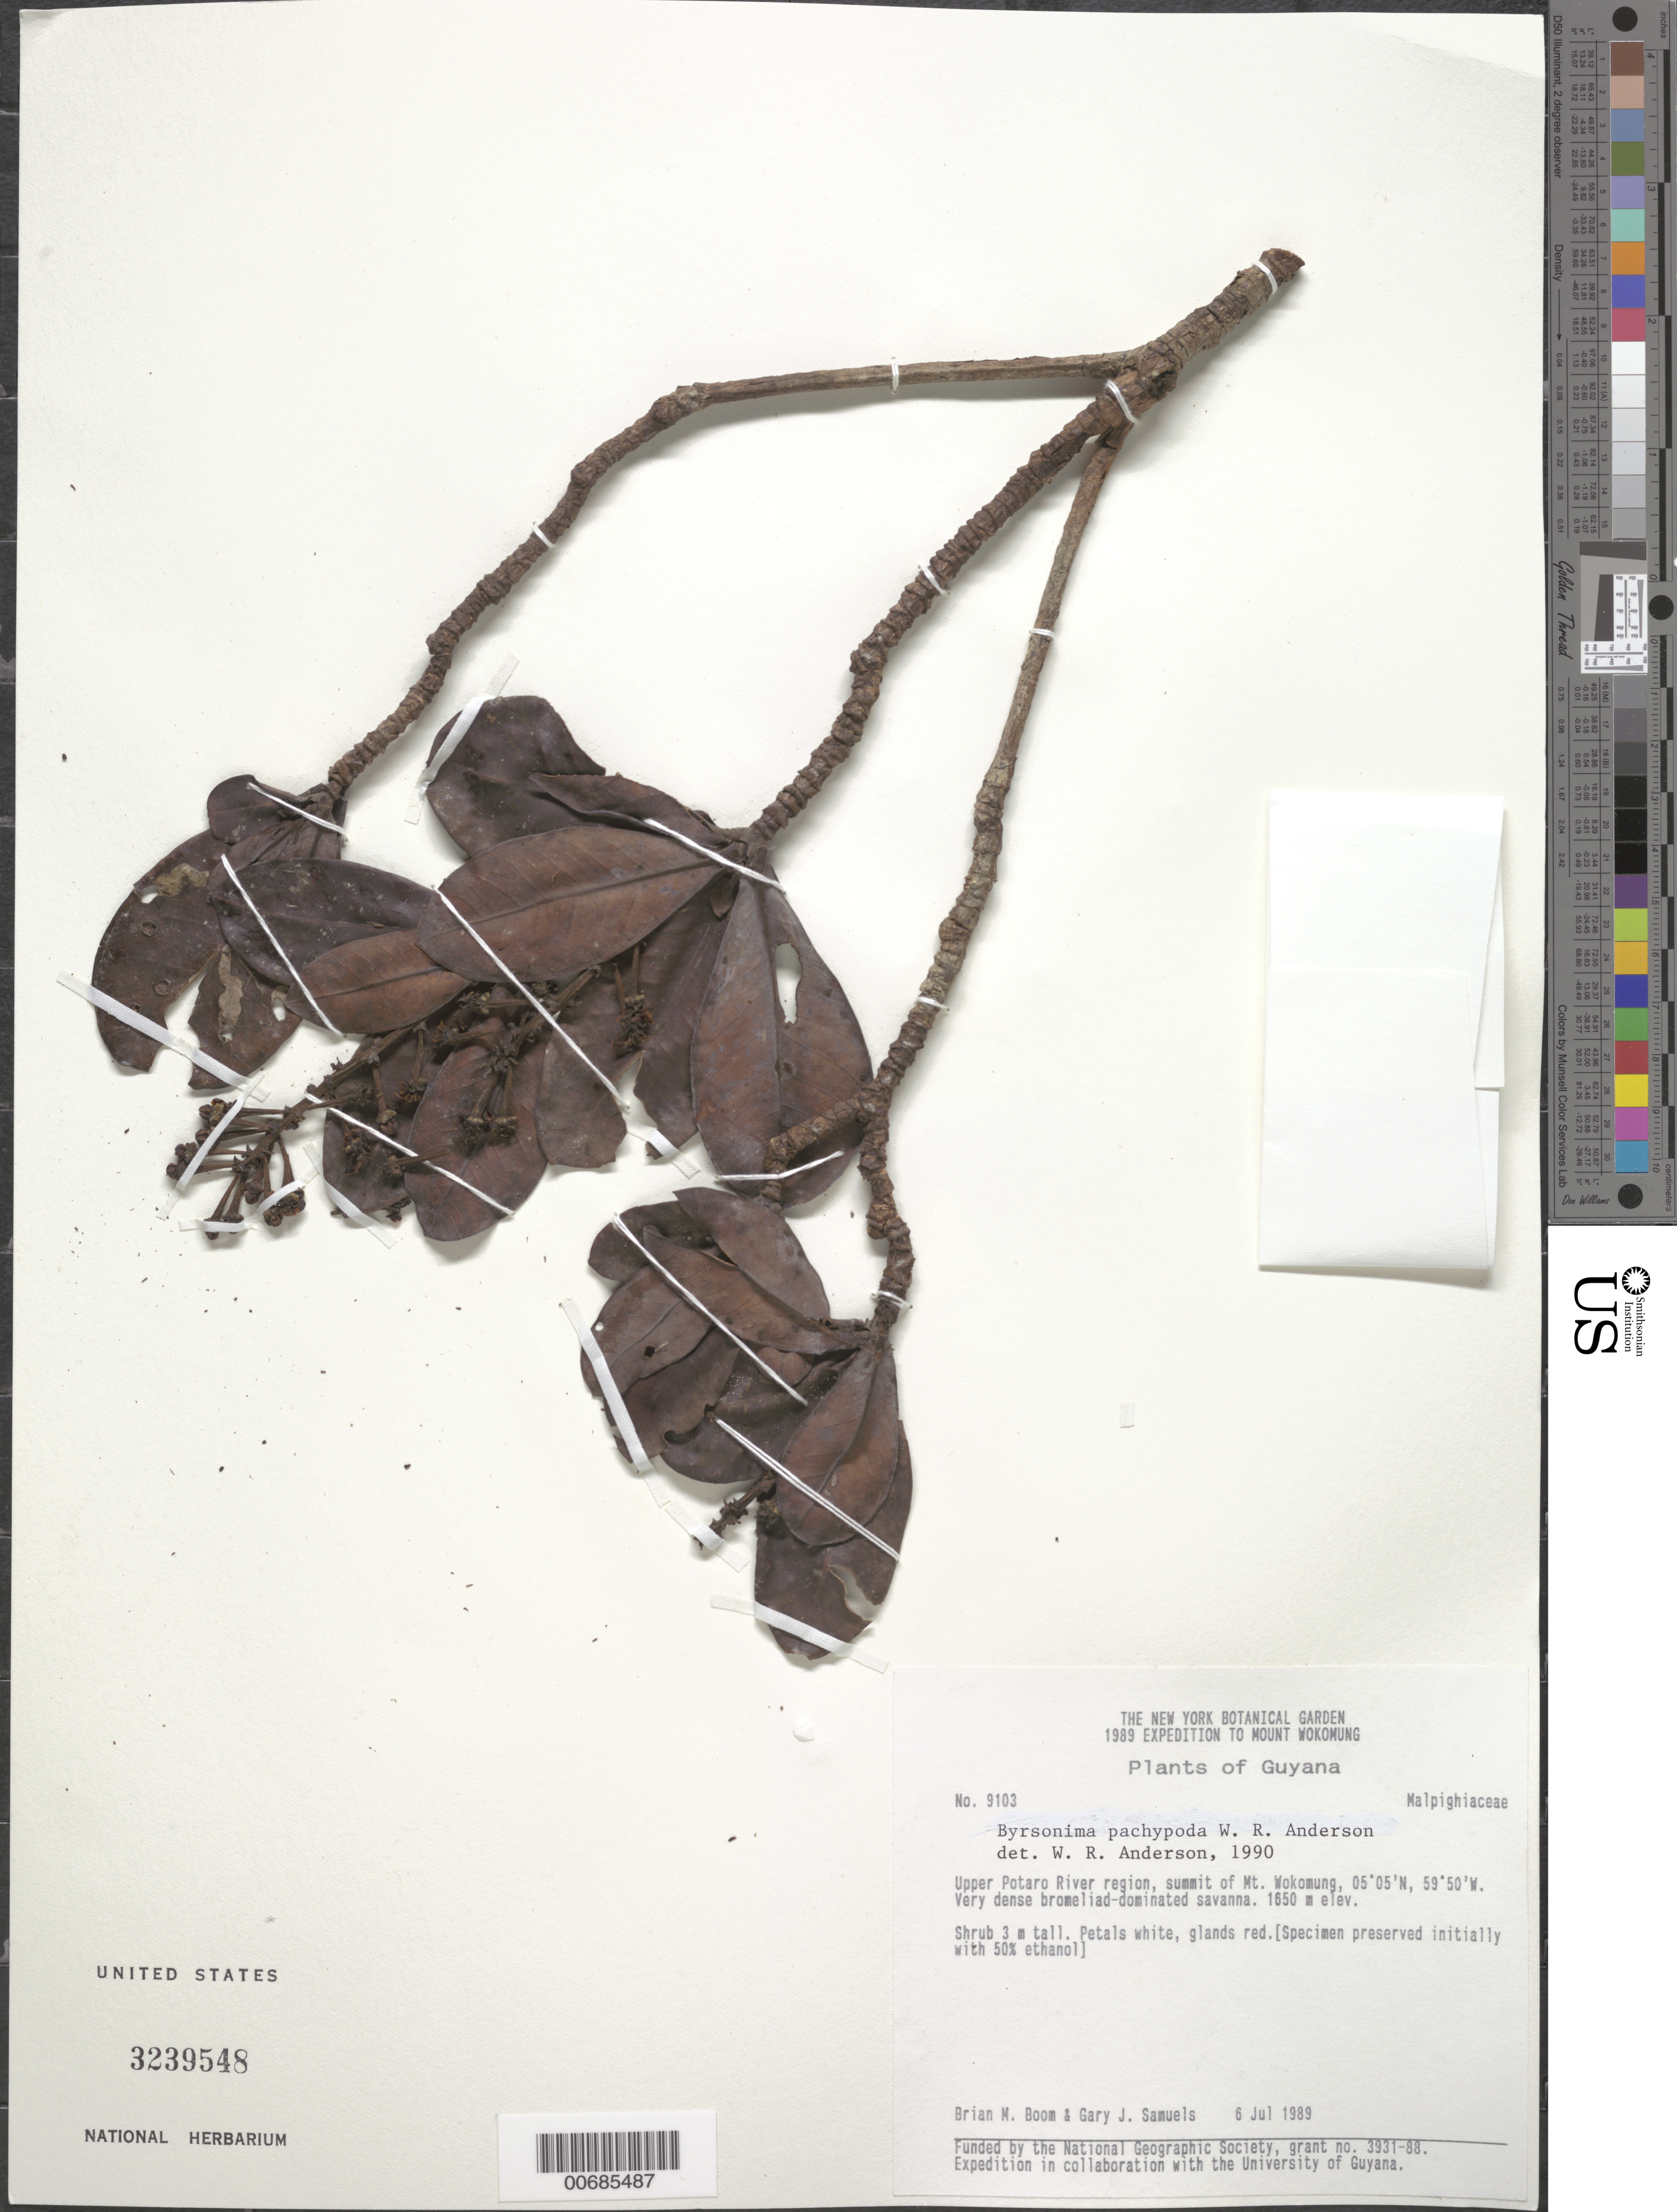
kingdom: Plantae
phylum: Tracheophyta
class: Magnoliopsida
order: Malpighiales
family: Malpighiaceae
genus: Byrsonima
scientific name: Byrsonima pachypoda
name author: W.R. Anderson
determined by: Anderson, W. R., (MICH), University of Michigan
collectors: B. M. Boom & G. Samuels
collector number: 9103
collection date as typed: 6-Jul-89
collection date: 1989-07-06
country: Guyana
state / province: Potaro-Siparuni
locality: Mt. Wokomung, summit, upper Potaro R.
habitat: Dense bromeliad dominated savanna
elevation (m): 1650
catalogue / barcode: US 3239548